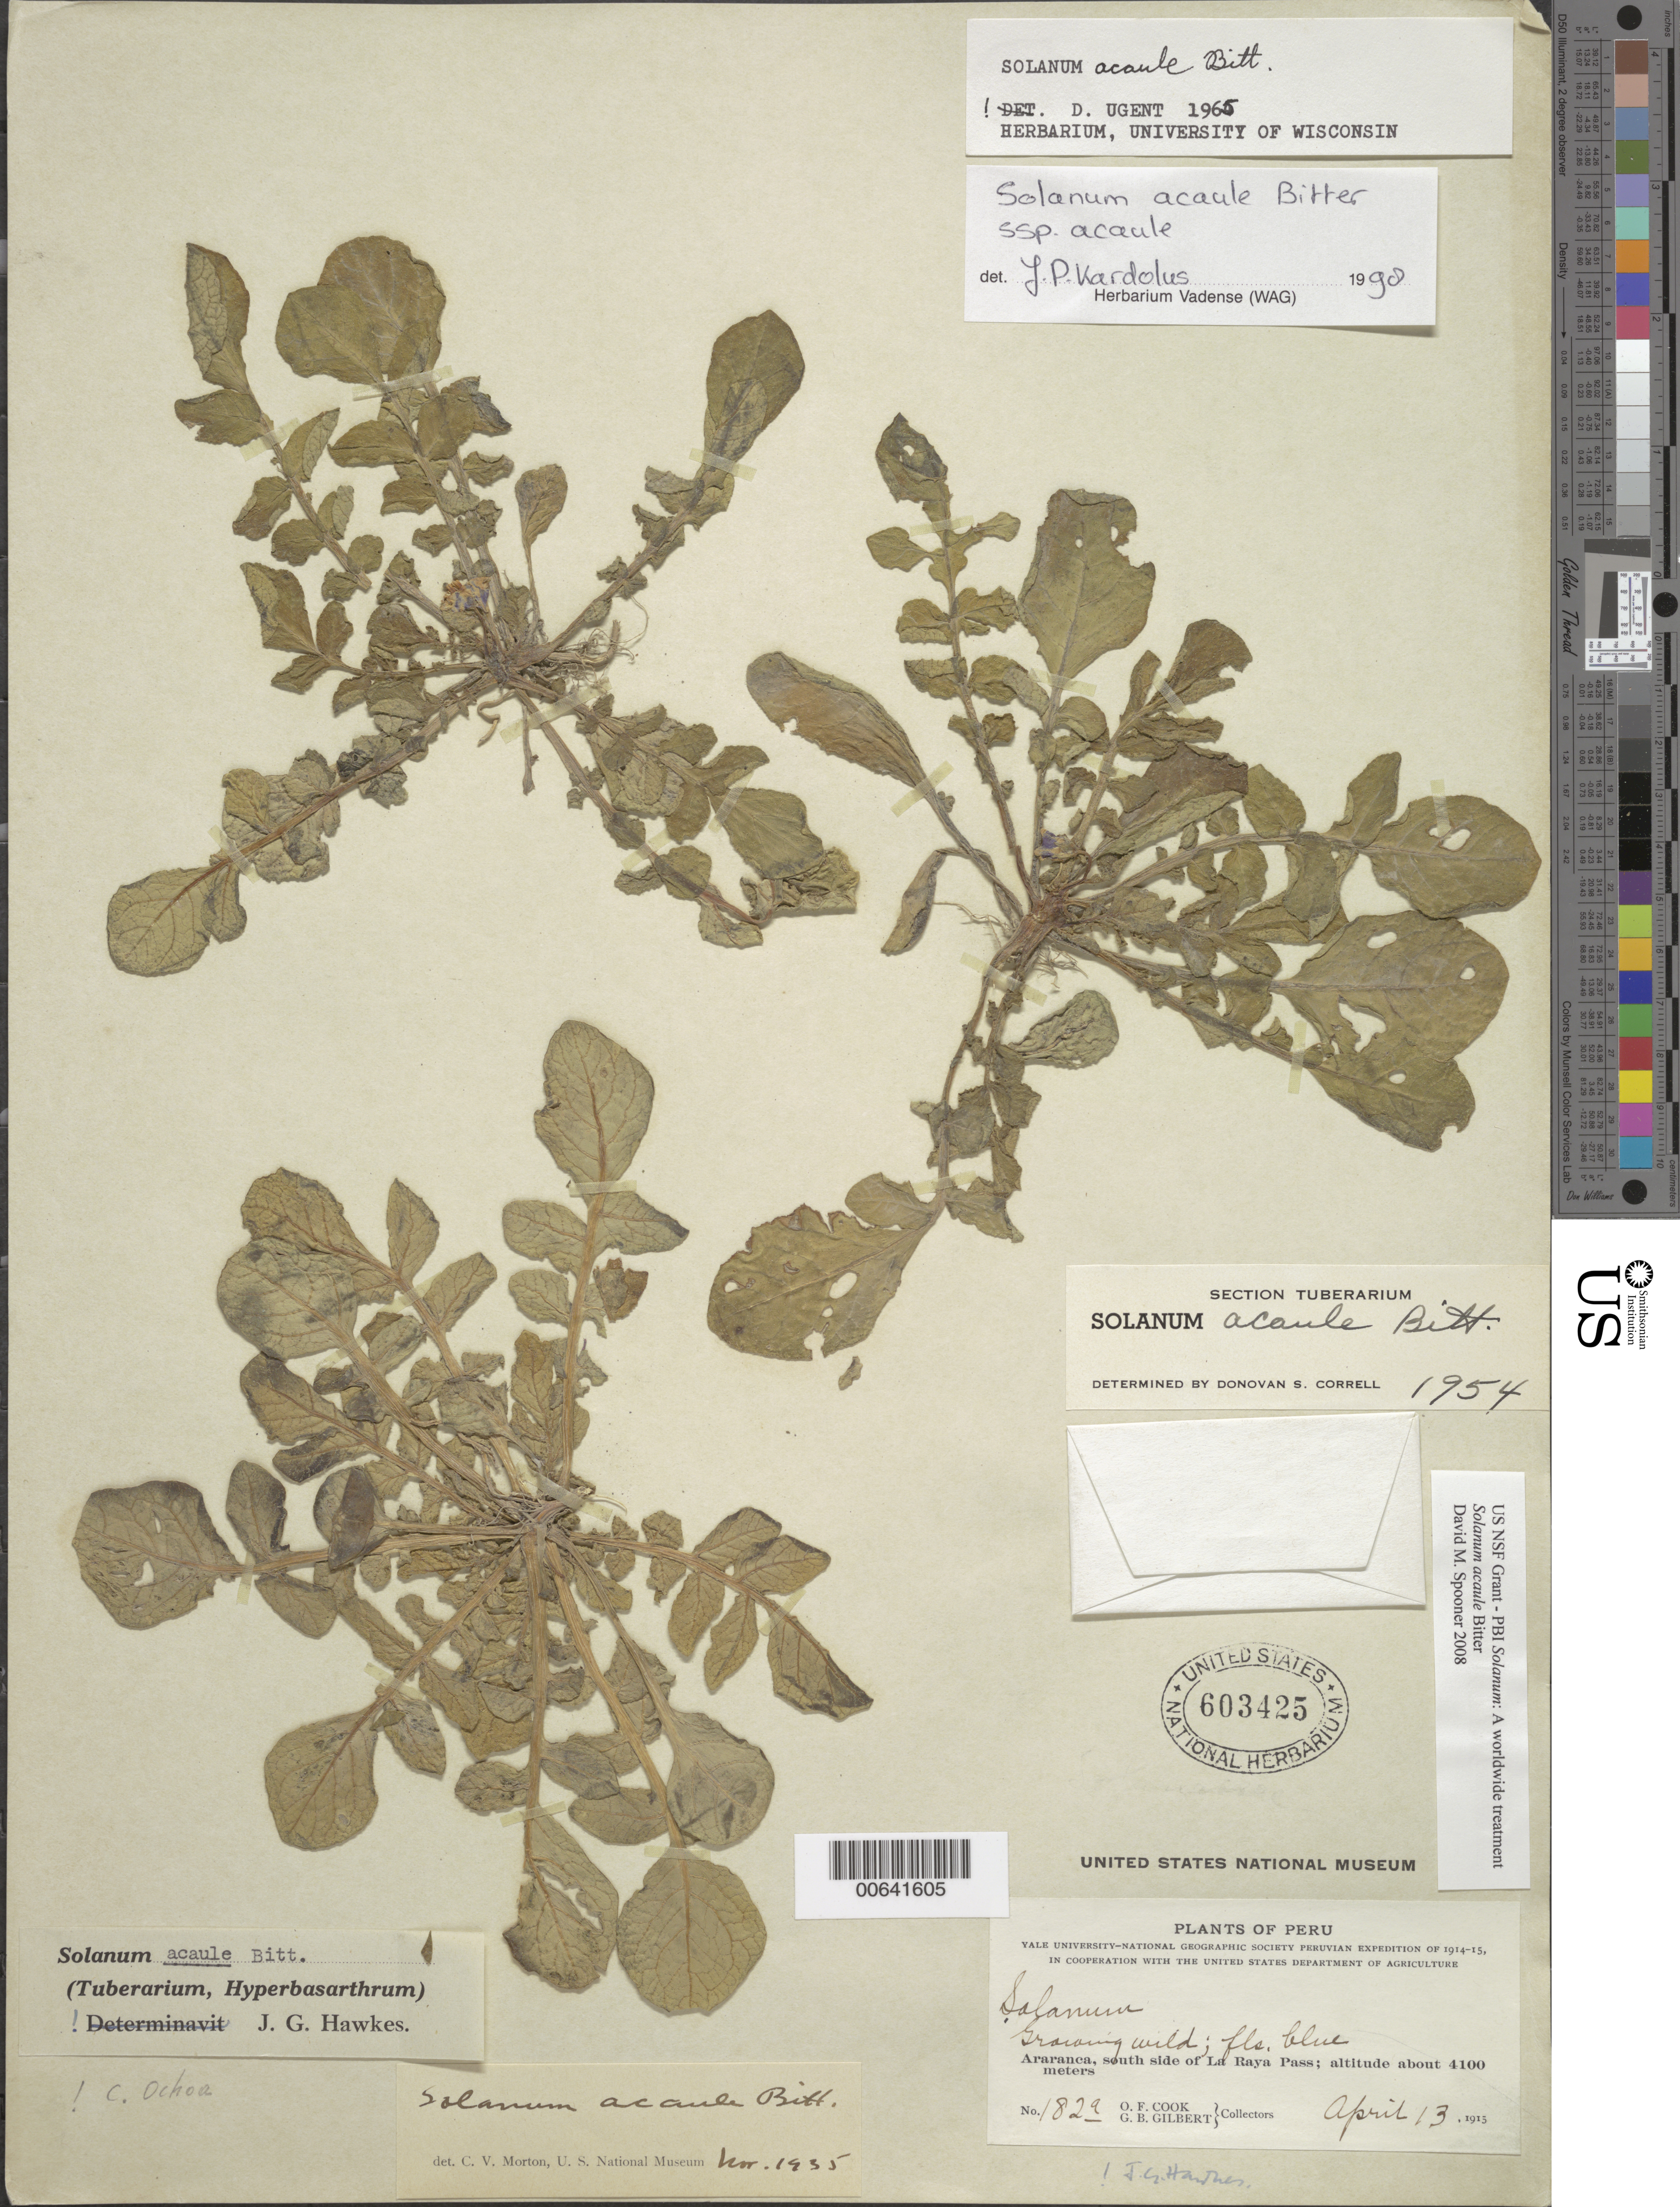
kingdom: Plantae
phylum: Tracheophyta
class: Magnoliopsida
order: Solanales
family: Solanaceae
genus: Solanum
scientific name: Solanum acaule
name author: Bitter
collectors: O. F. Cook & G. B. Gilbert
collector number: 182a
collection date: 1915-04-13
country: Peru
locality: Araranca, south side of La Raya Pass.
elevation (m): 4100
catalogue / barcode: US 603425